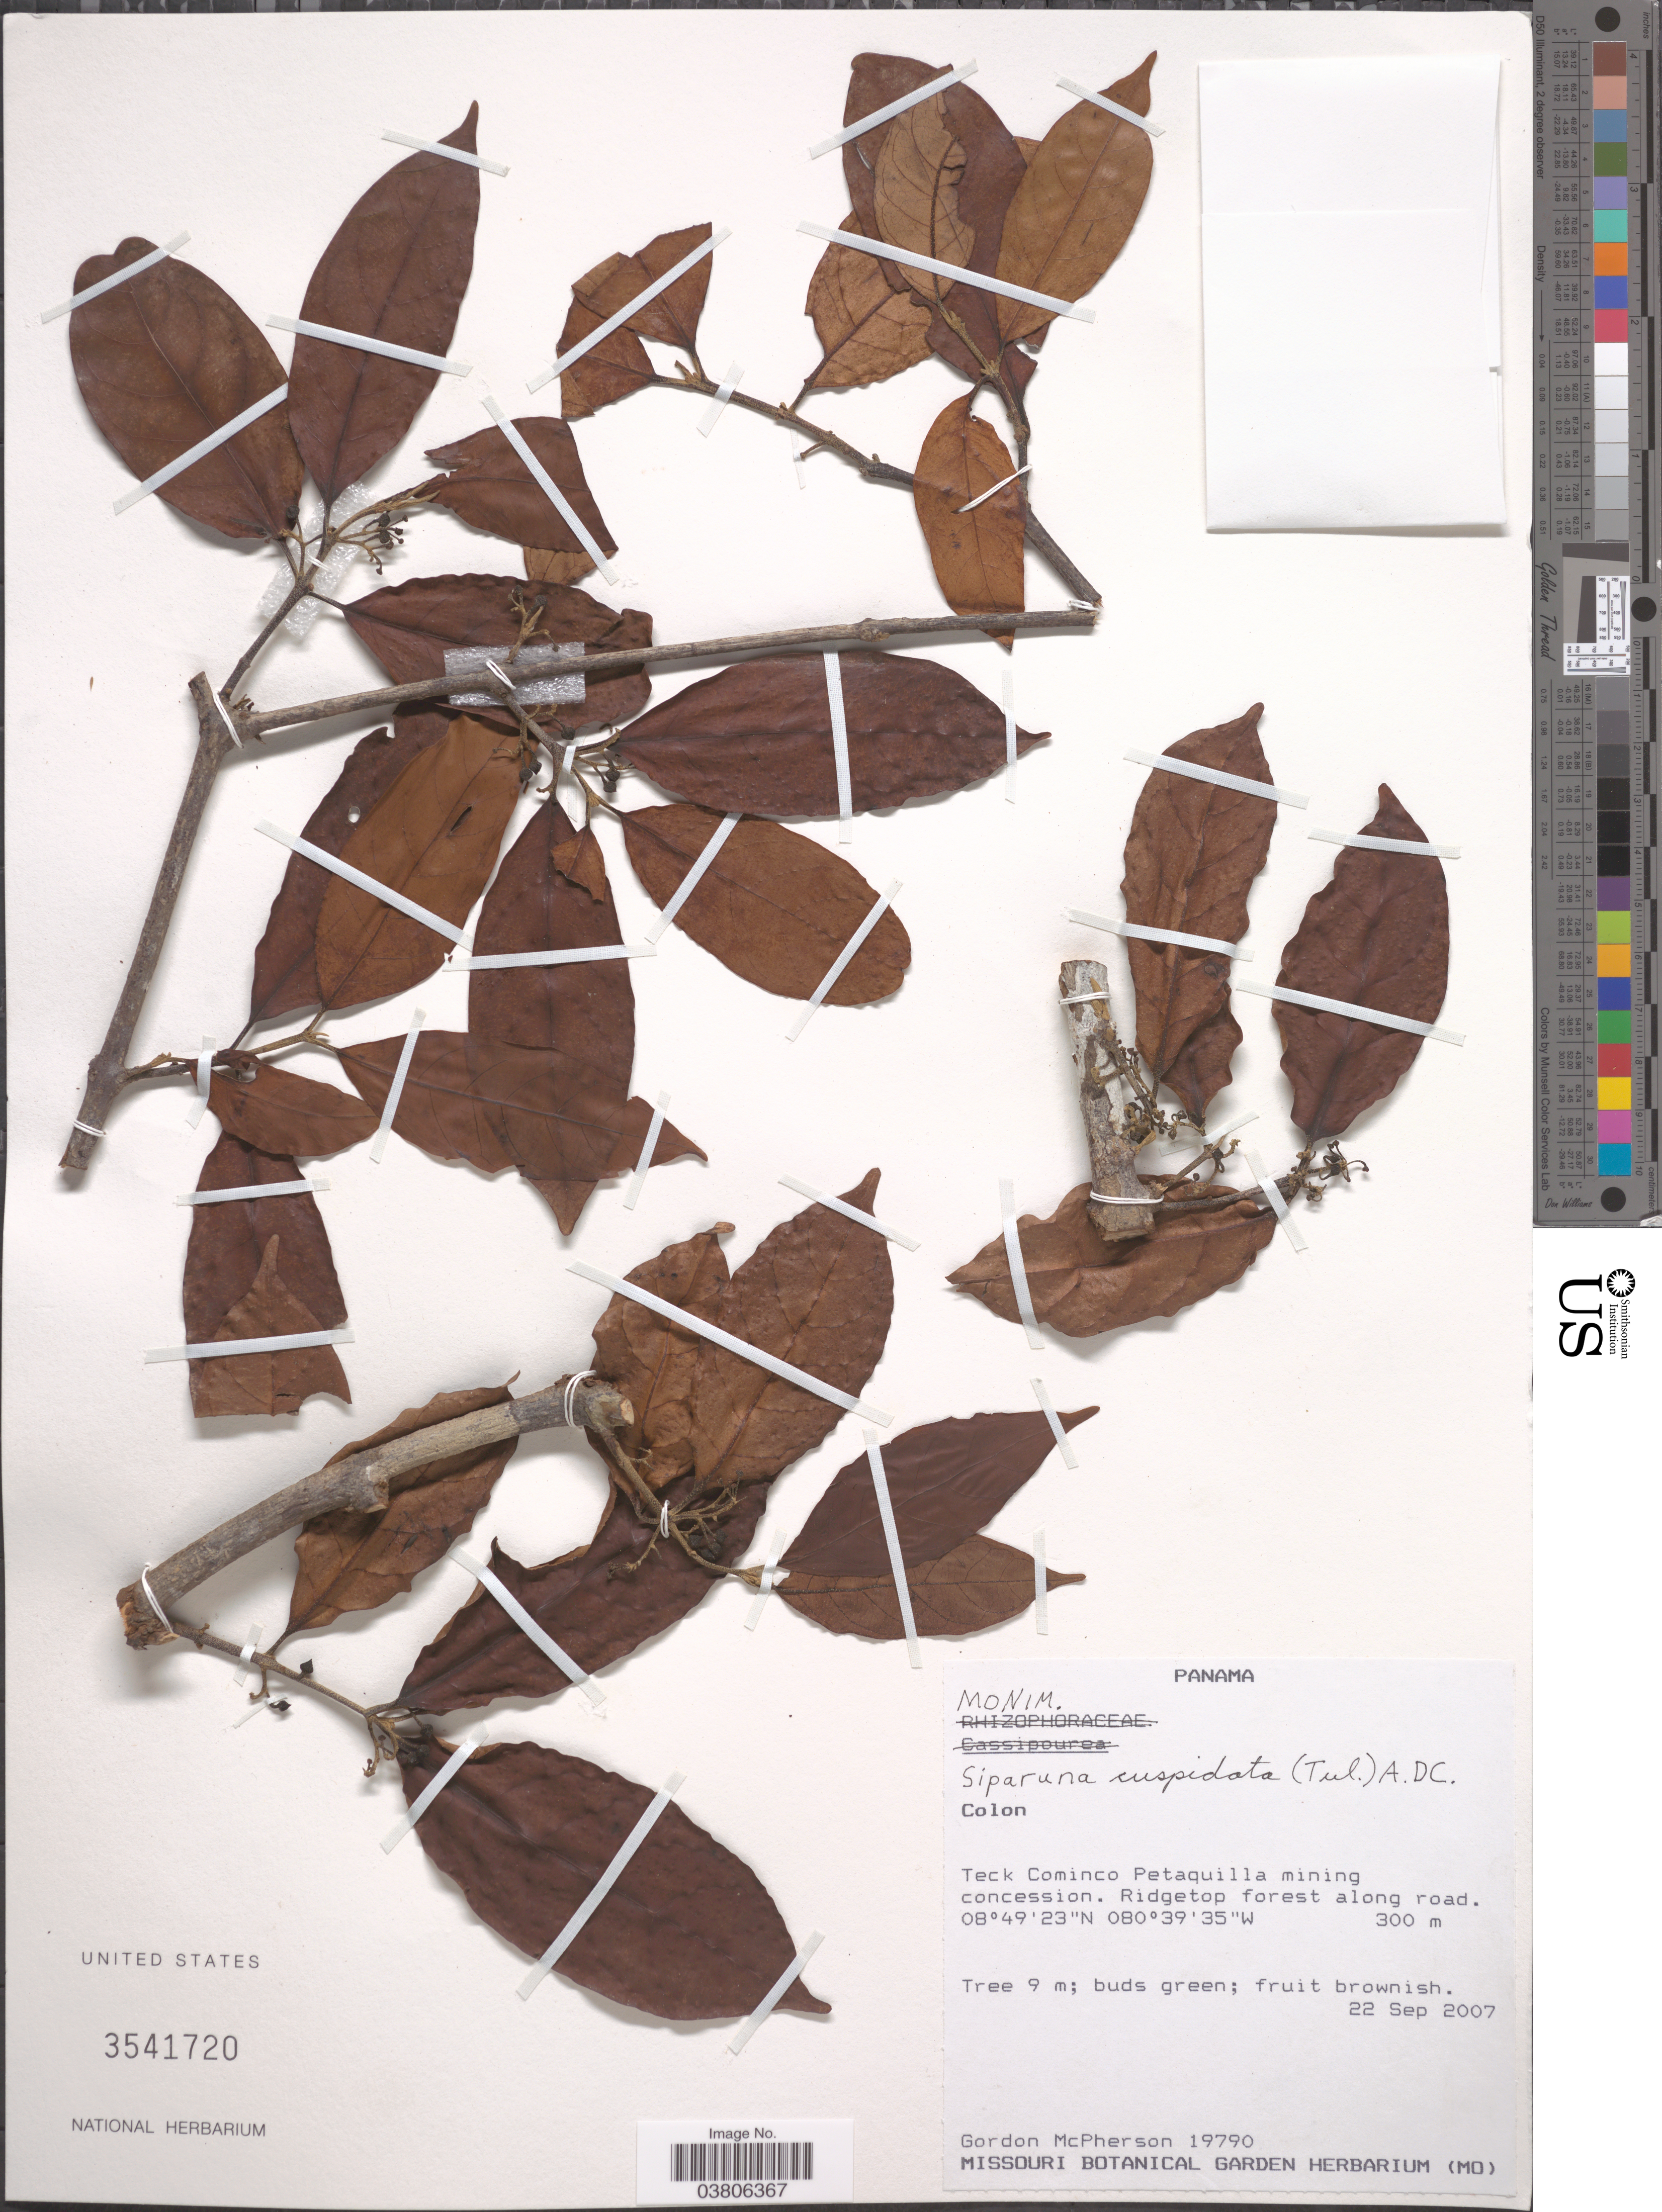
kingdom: Plantae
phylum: Tracheophyta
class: Magnoliopsida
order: Laurales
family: Siparunaceae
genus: Siparuna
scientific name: Siparuna cuspidata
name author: (Tul.) A. DC.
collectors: G. McPherson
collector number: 19790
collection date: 2007-09-22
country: Panama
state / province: Colón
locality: Teck Cominco Petaquilla mining concession.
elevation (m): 300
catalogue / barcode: US 3541720